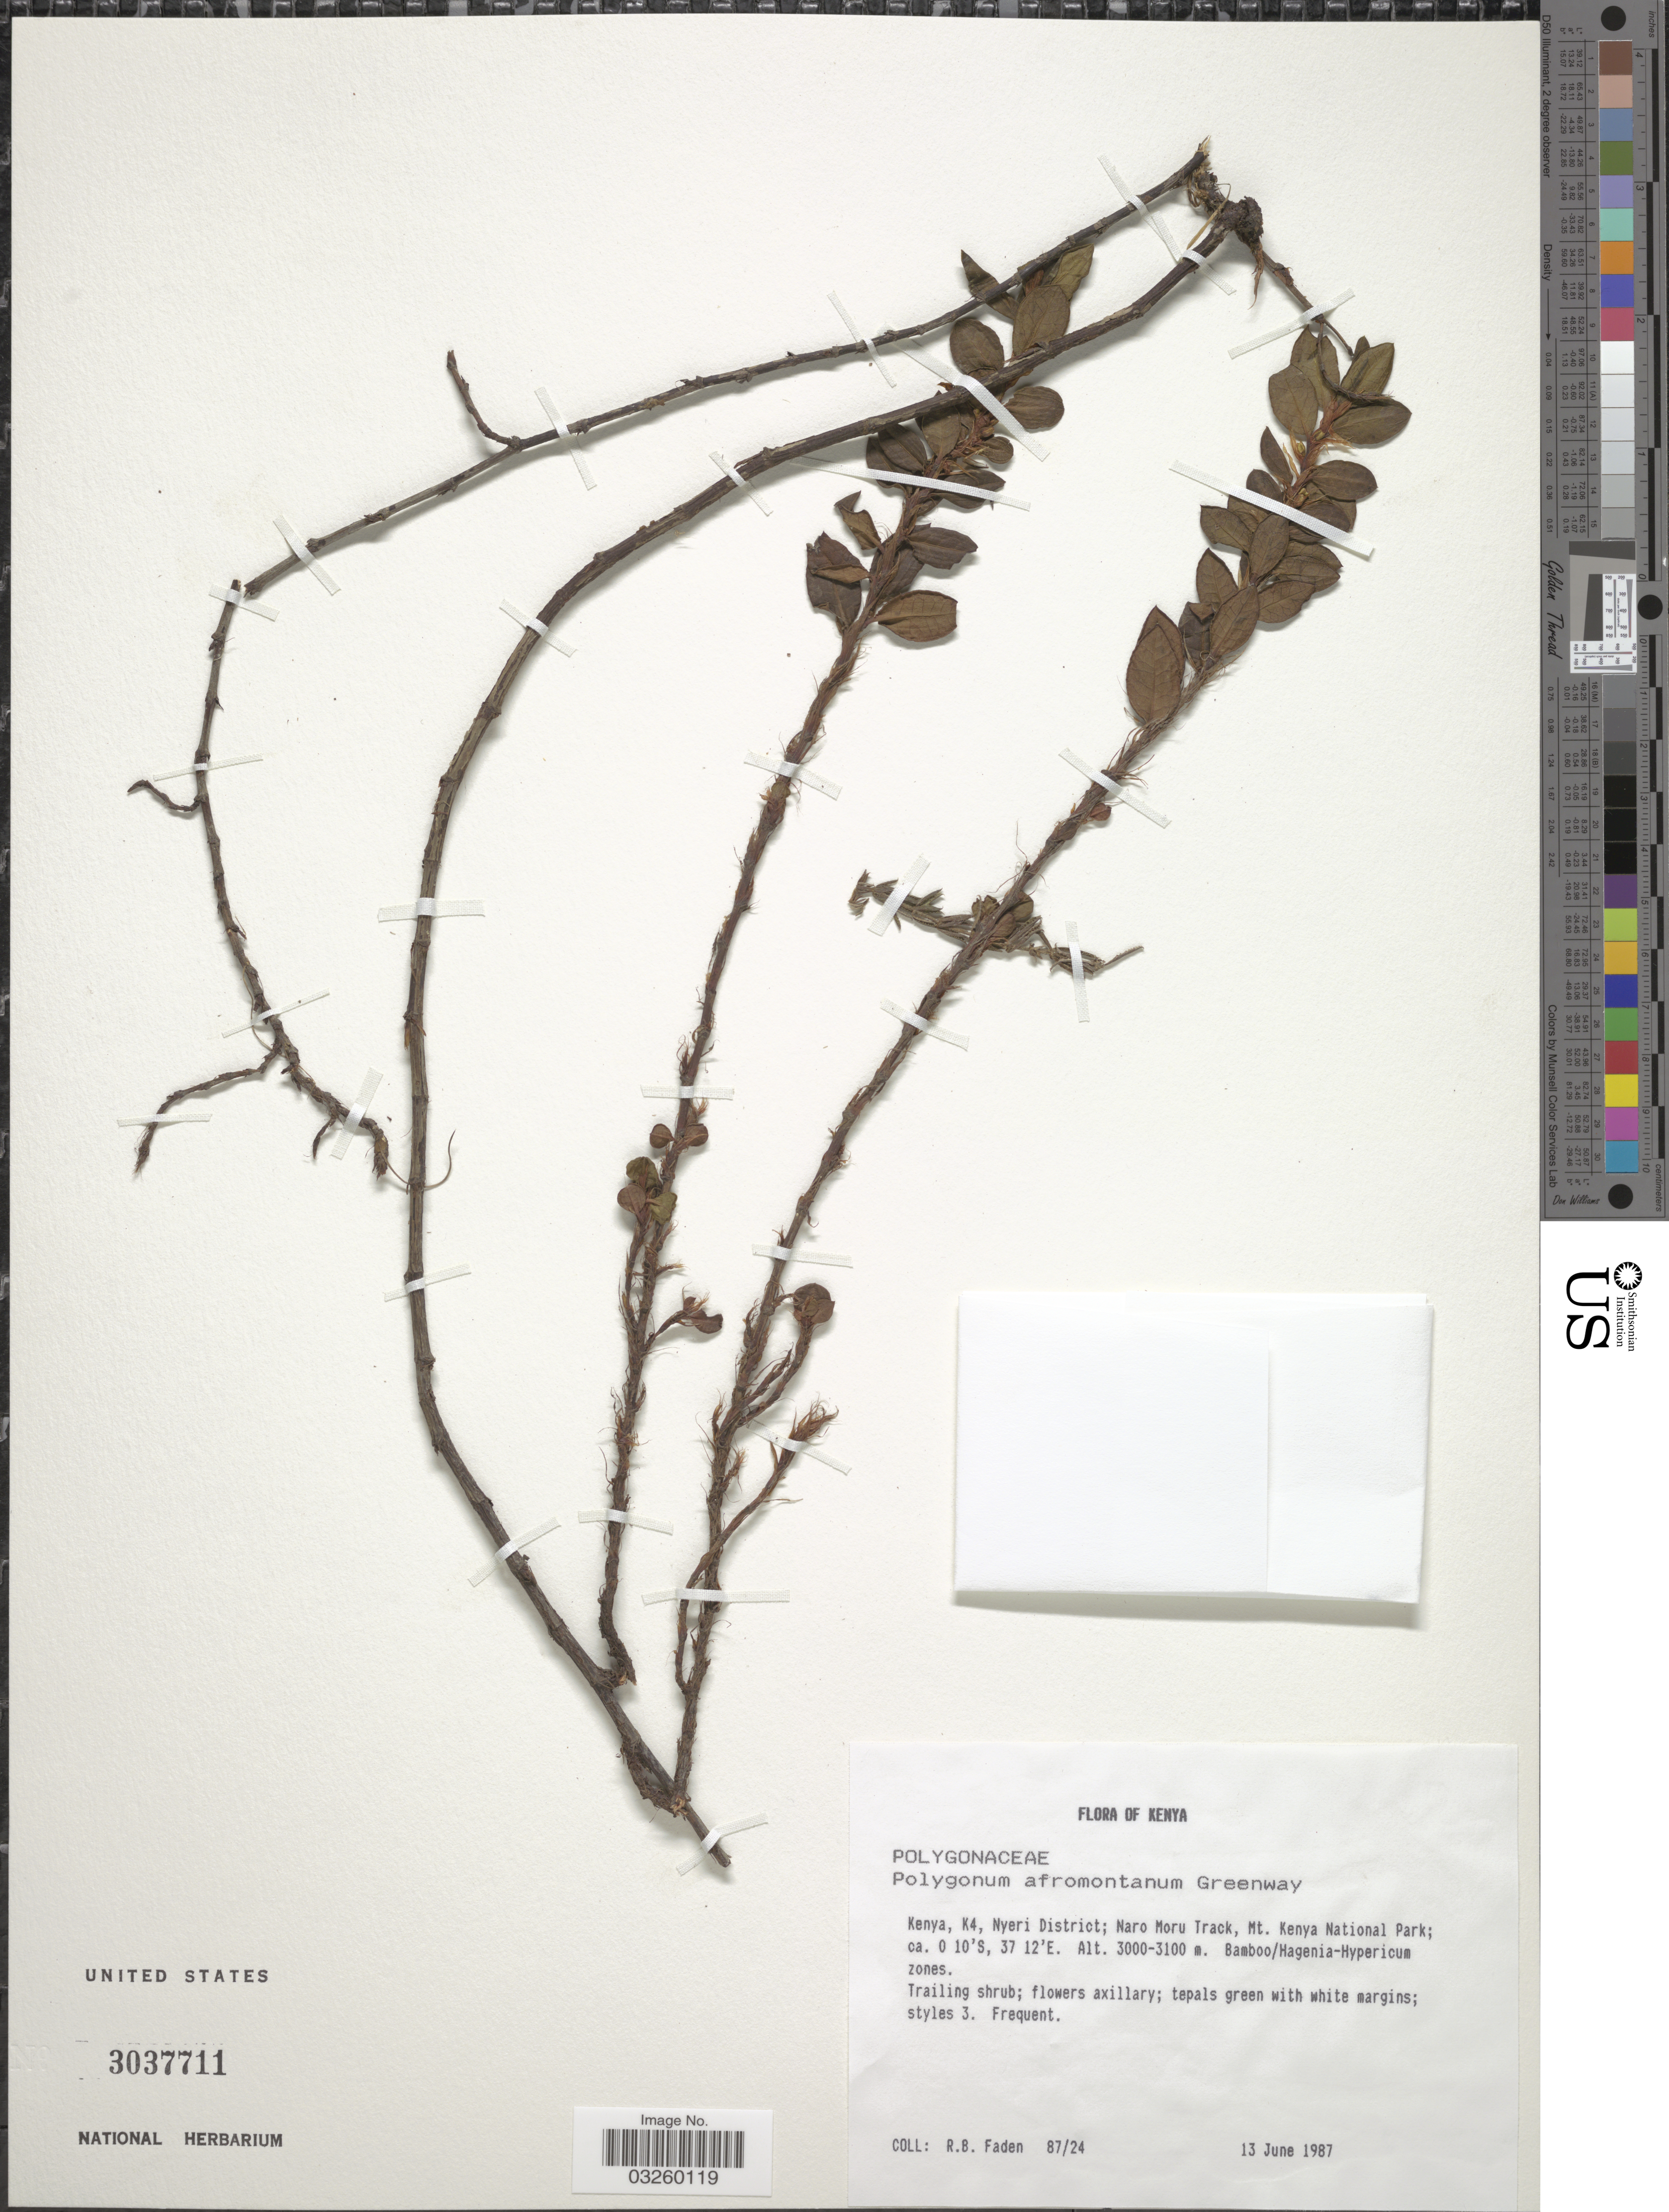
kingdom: Plantae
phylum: Tracheophyta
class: Magnoliopsida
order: Caryophyllales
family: Polygonaceae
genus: Polygonum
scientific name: Polygonum afromontanum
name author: Greenway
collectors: R. B. Faden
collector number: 87/24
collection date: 1987-06-13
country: Kenya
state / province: Nyeri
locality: Kenya, K4, Nyeri District; Naro Moru Track, Mt. Kenya National Park.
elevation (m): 3000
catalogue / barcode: US 3037711